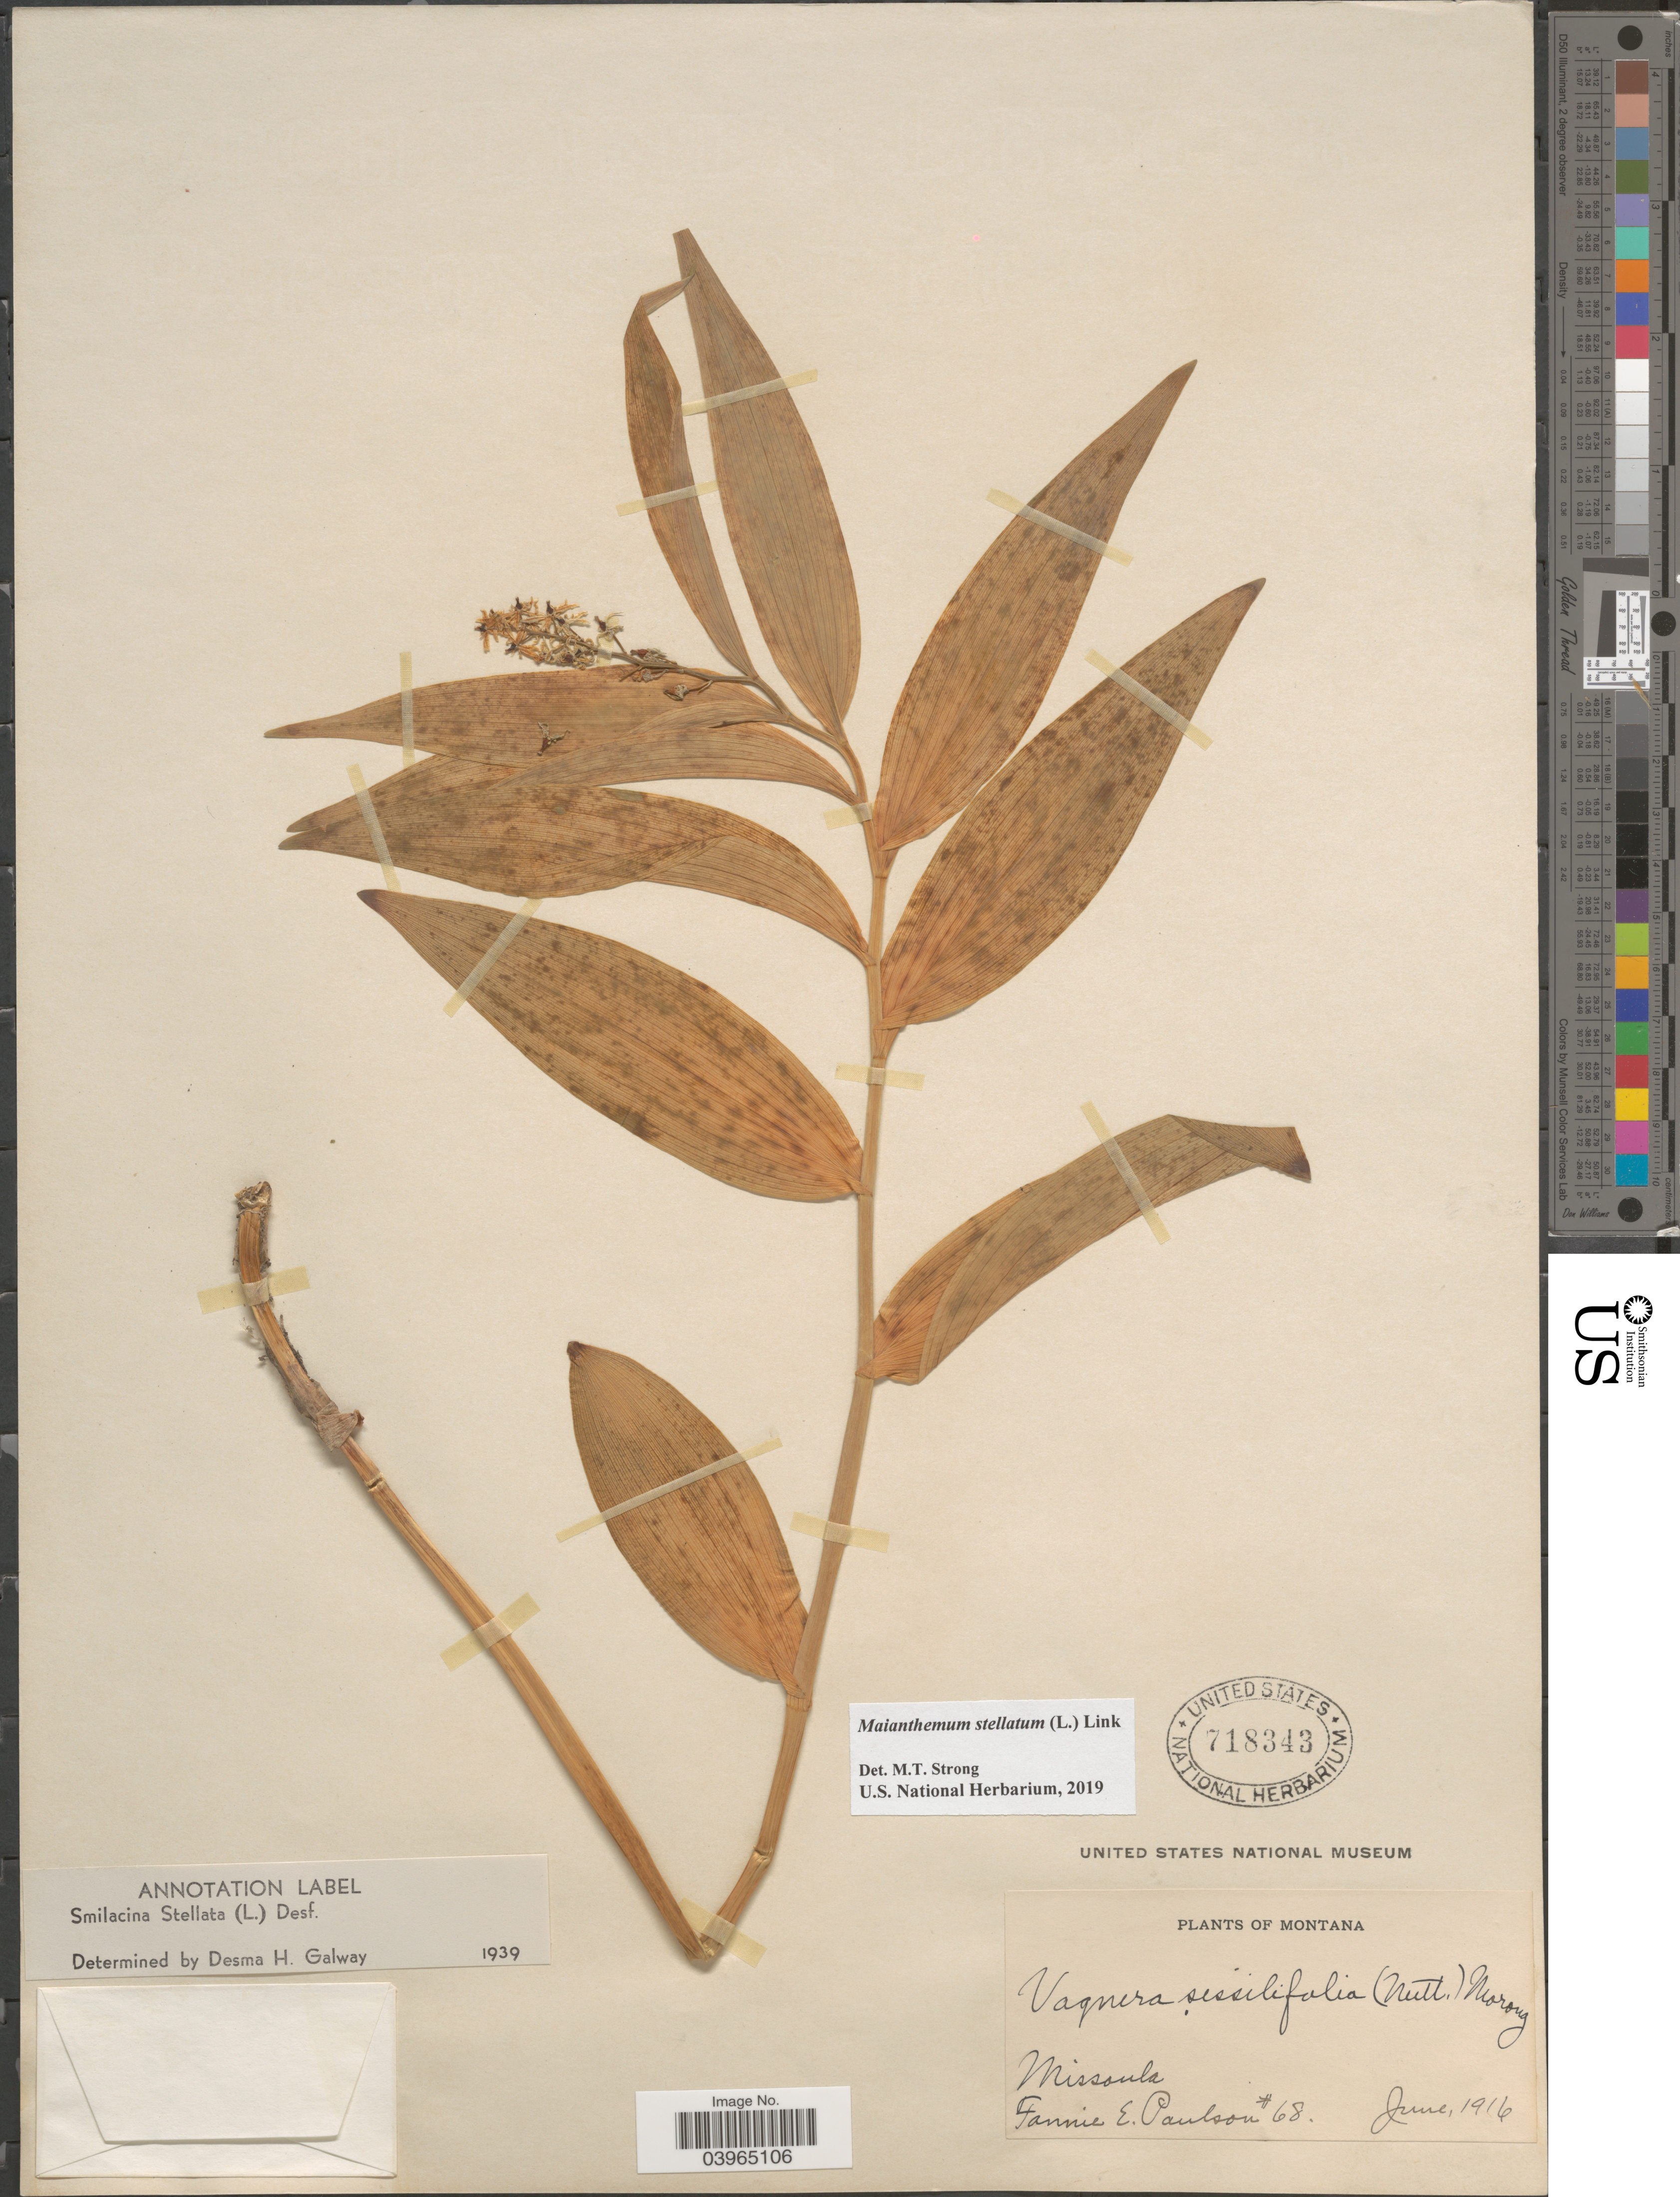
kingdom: Plantae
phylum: Tracheophyta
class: Liliopsida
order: Asparagales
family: Asparagaceae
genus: Maianthemum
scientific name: Maianthemum stellatum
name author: (L.) Link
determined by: Strong, Mark T., (BOT), Smithsonian Institution - National Museum of Natural History (UNITED STATES)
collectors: F. Paulson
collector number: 68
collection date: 1916-06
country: United States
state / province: Montana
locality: Missoula.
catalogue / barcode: US 718343